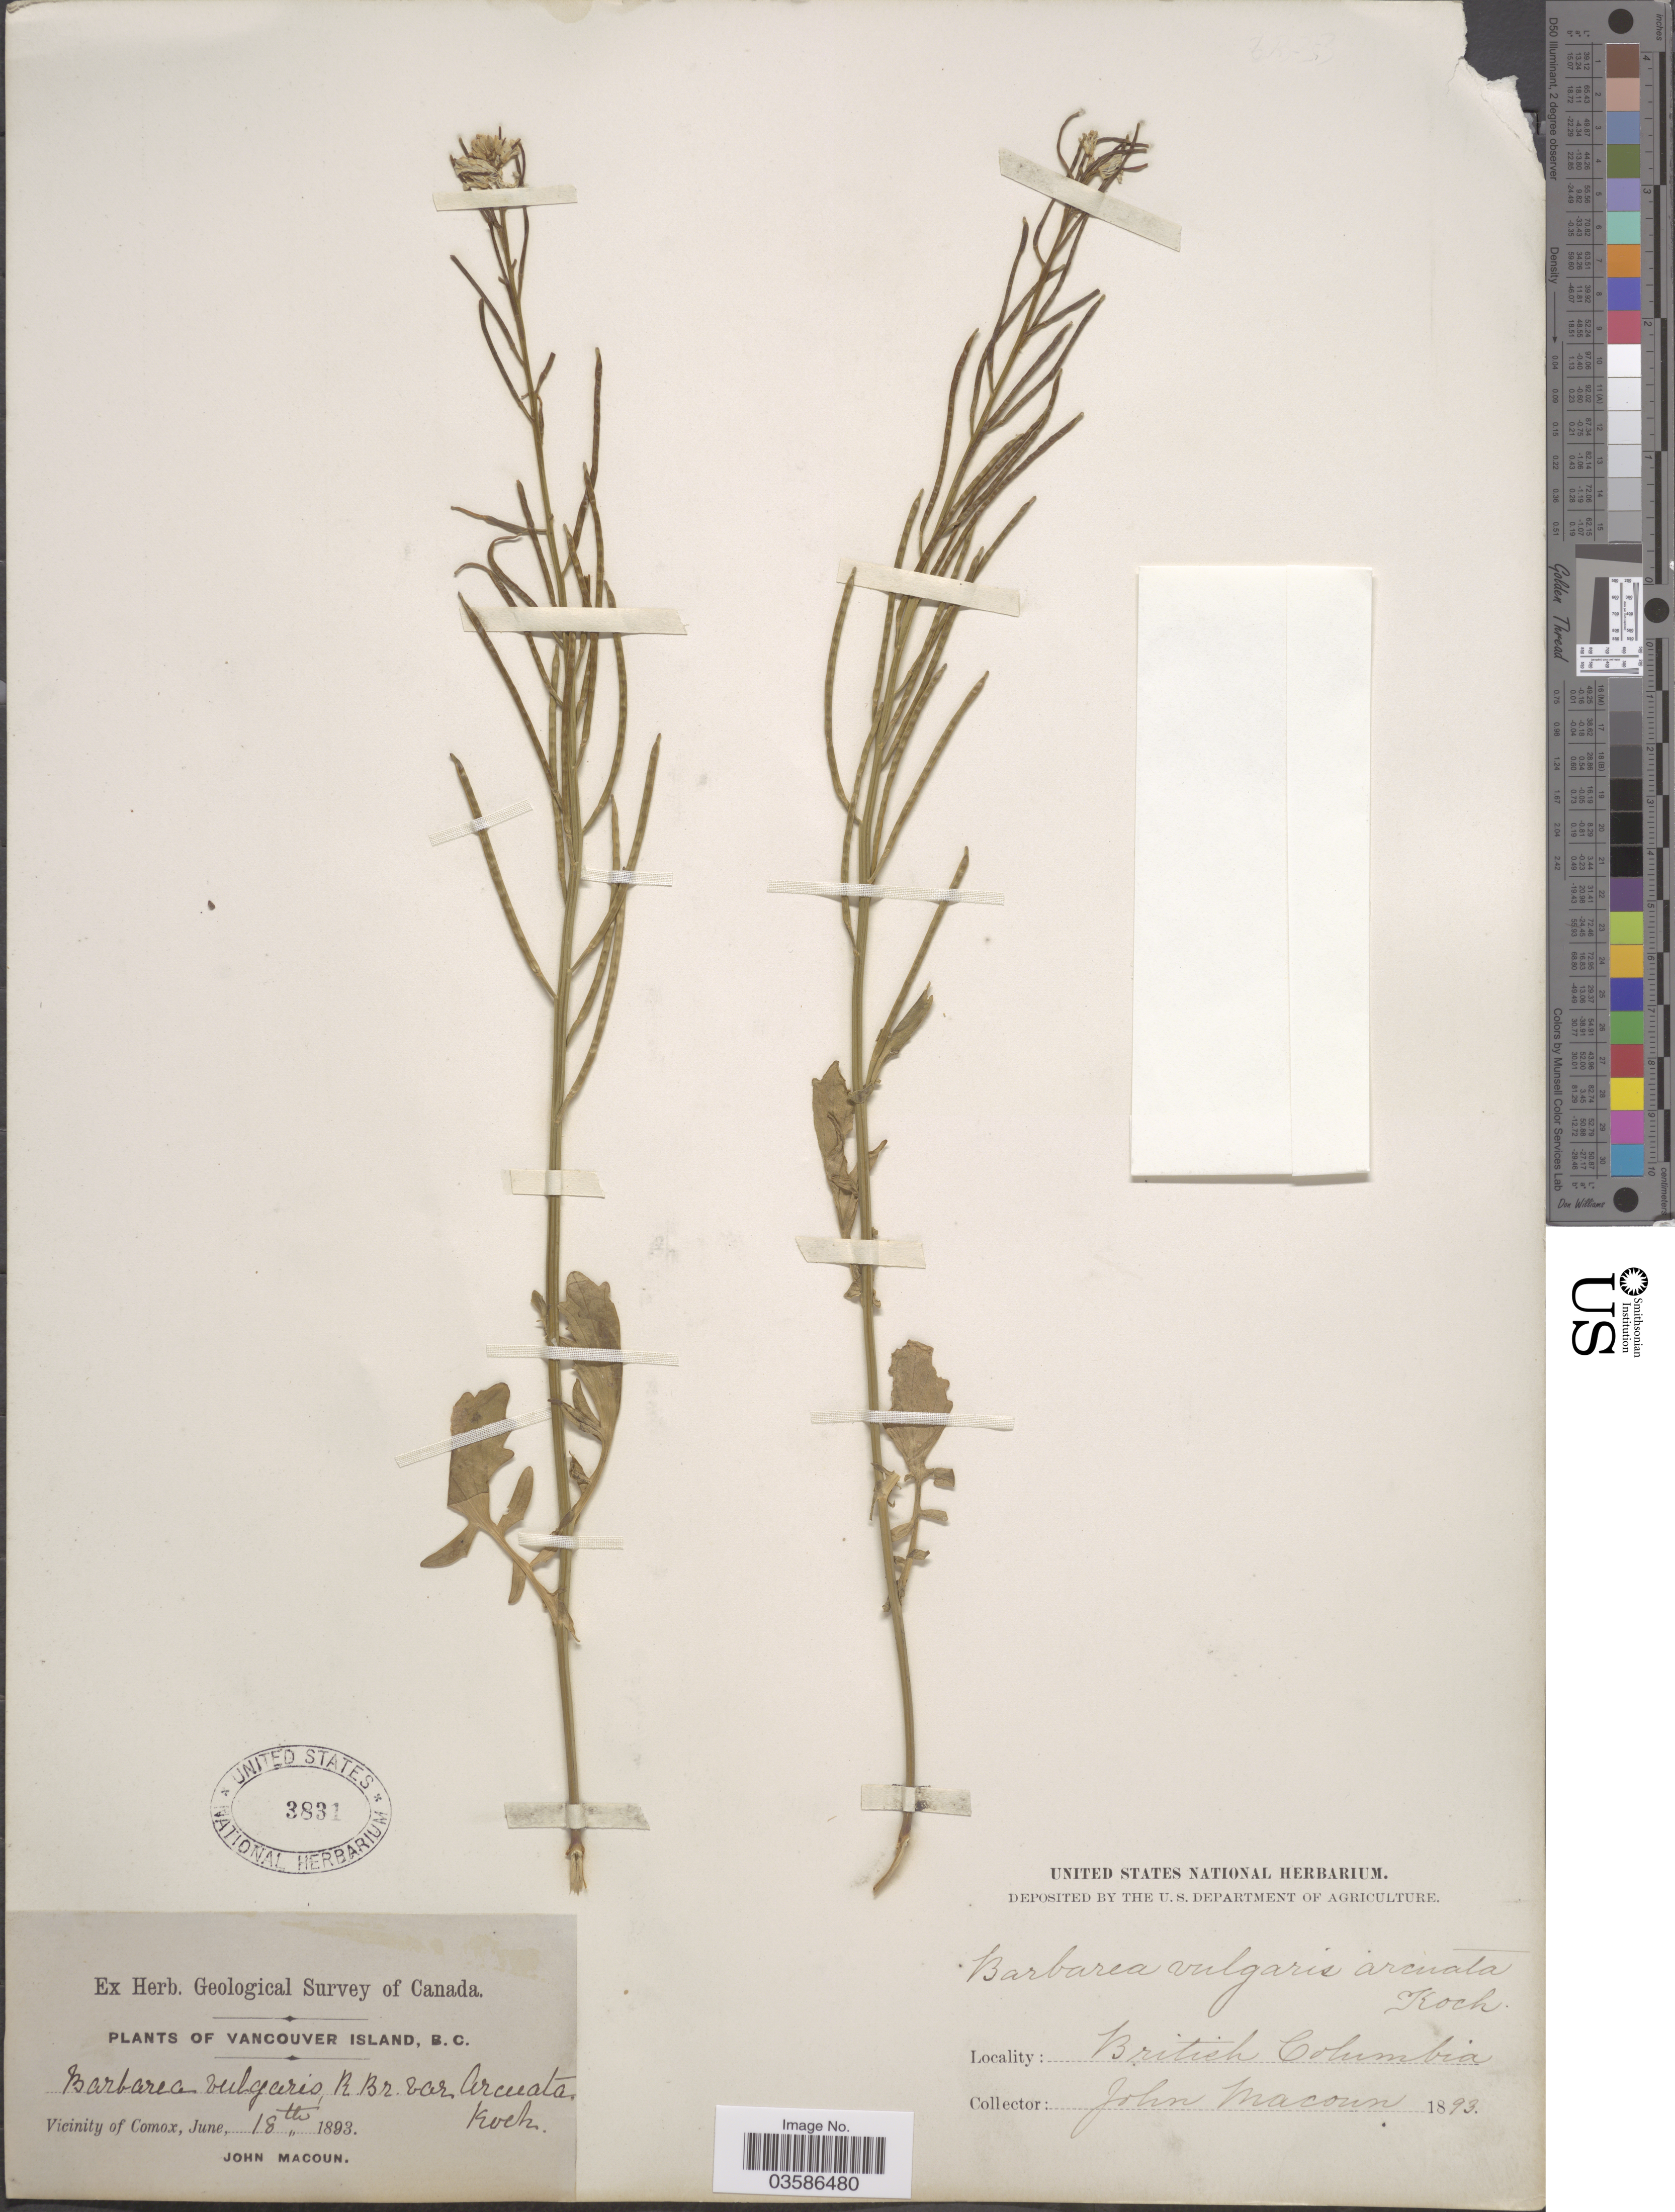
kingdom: Plantae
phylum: Tracheophyta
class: Magnoliopsida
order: Brassicales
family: Brassicaceae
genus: Barbarea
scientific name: Barbarea vulgaris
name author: W.T. Aiton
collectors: J. Macoun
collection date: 1893-06-18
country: Canada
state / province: British Columbia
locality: Vancouver Island. Vicinity of Comox.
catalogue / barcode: US 3831